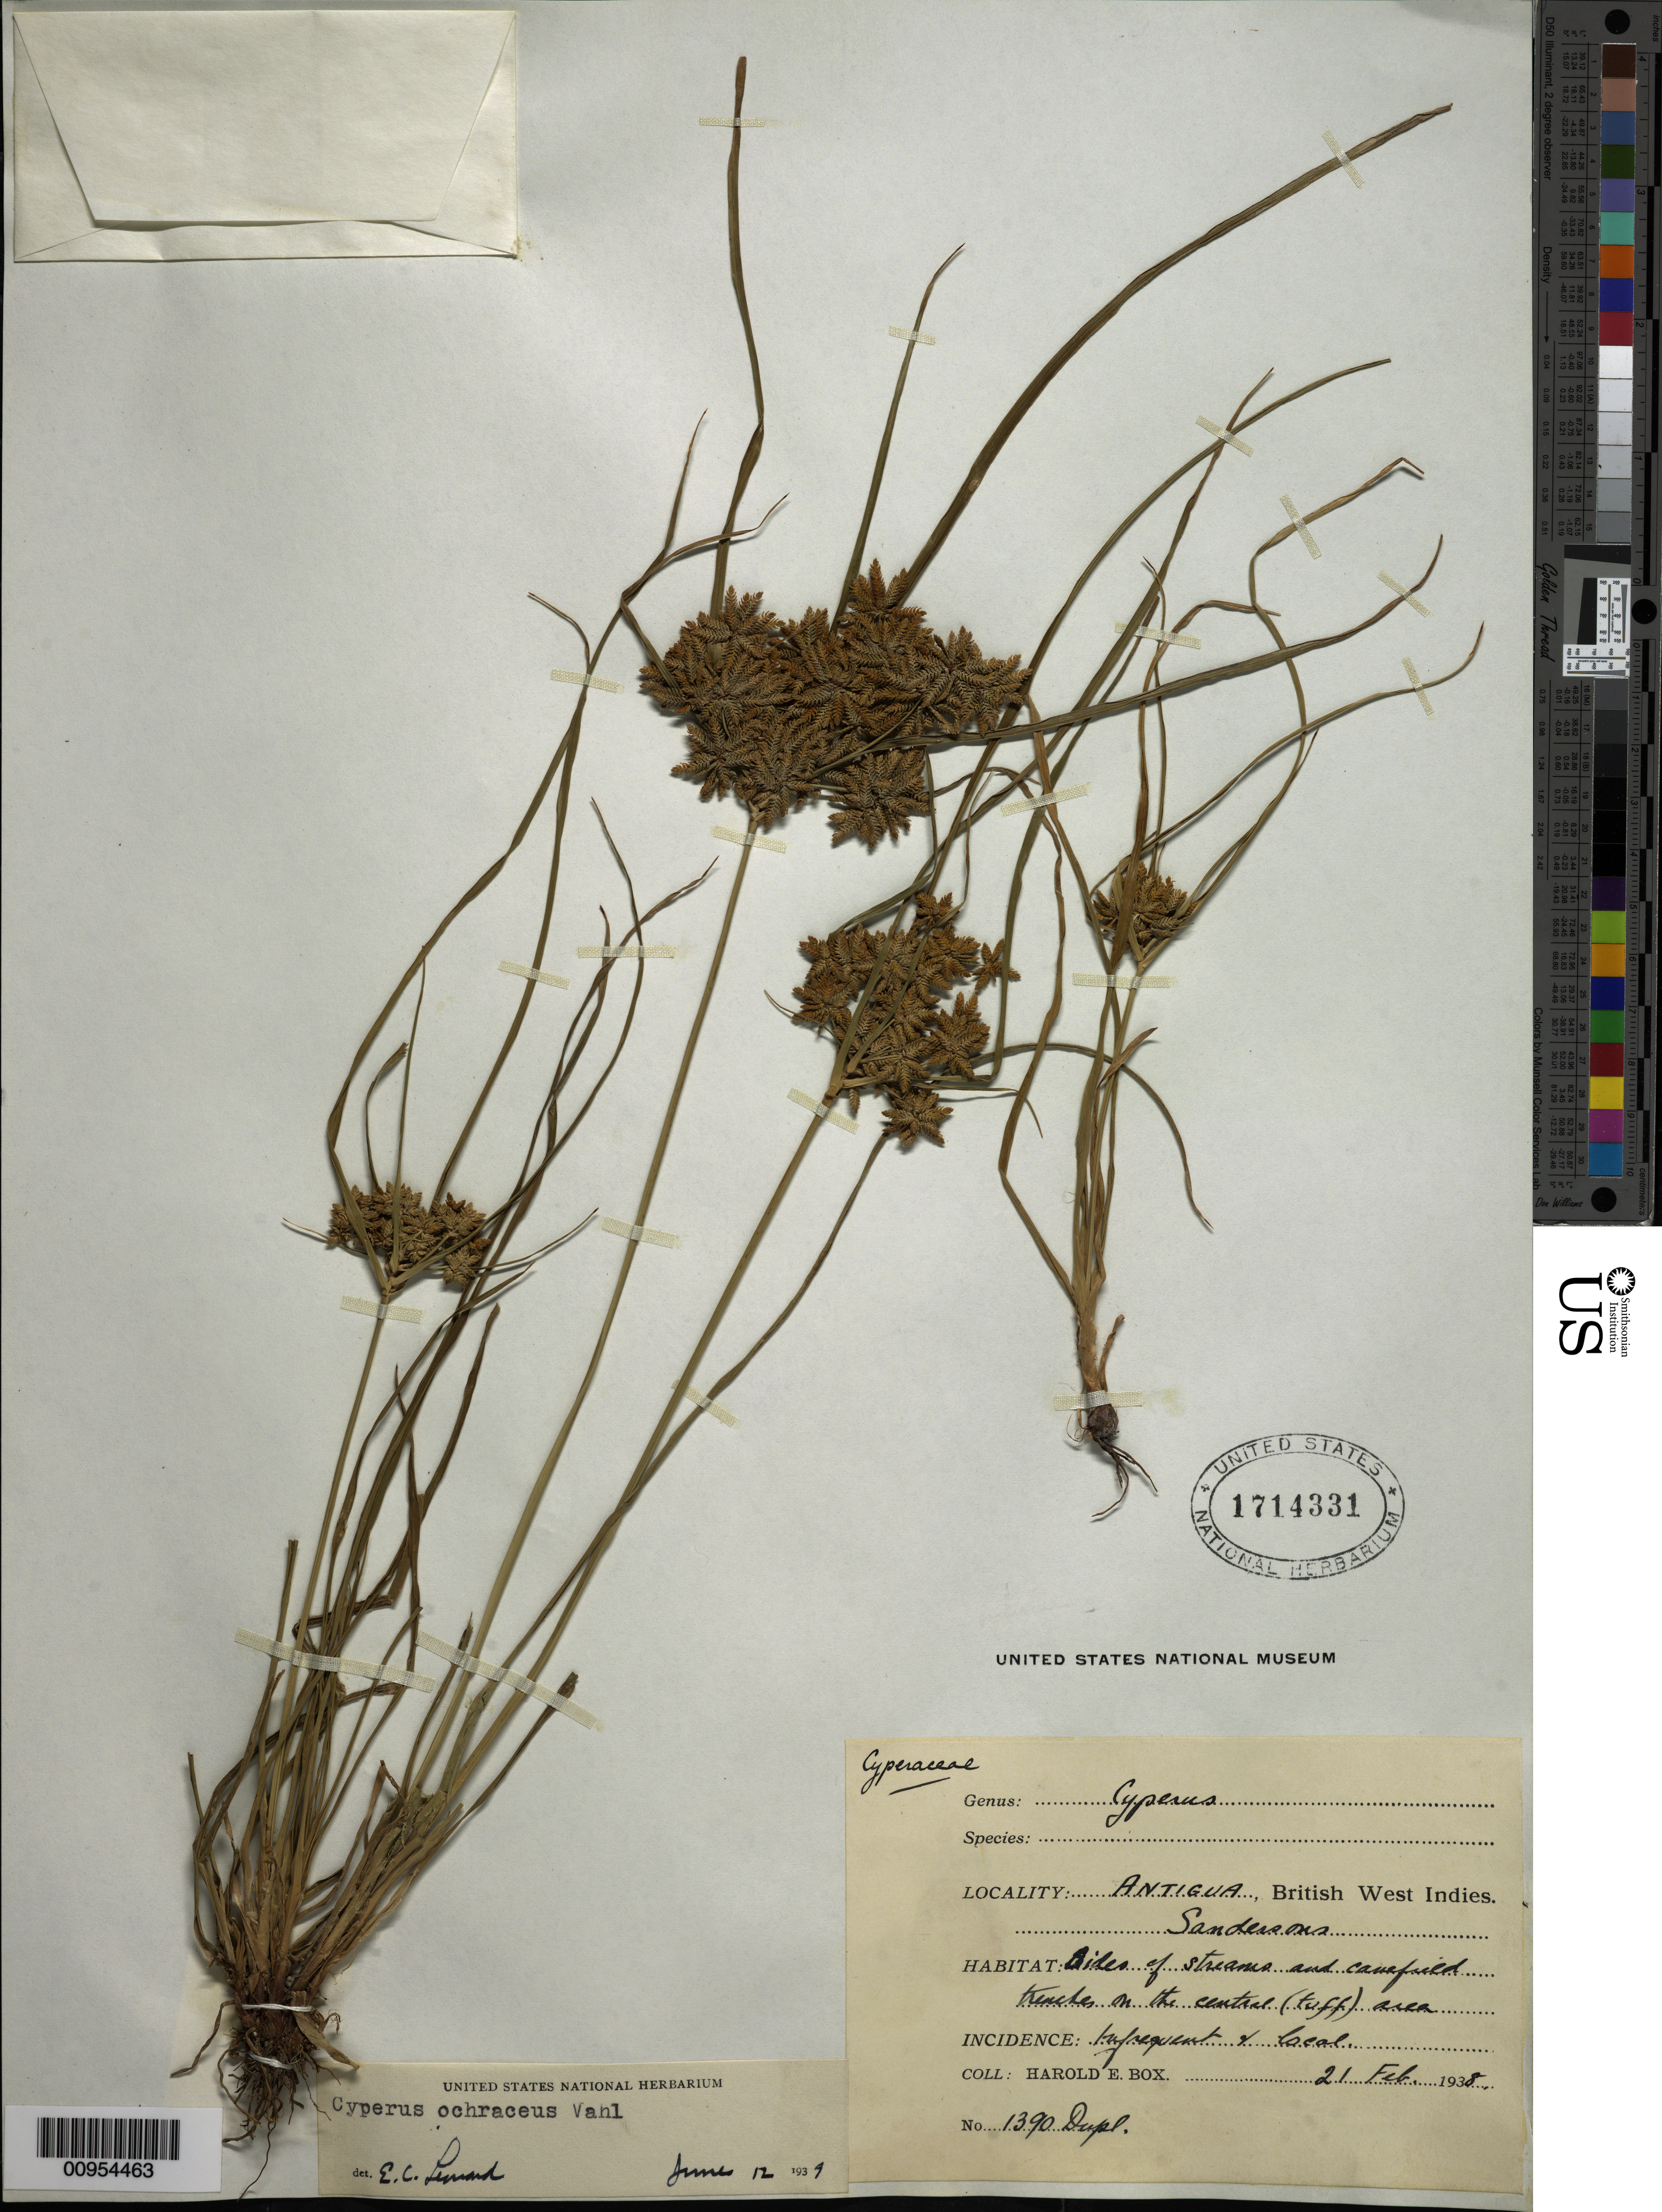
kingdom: Plantae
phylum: Tracheophyta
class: Liliopsida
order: Poales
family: Cyperaceae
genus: Cyperus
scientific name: Cyperus ochraceus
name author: Vahl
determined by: Leonard, Emery C., (US)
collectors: H. E. Box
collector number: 1390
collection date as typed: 21 Feb 1938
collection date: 1938-02-21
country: Antigua and Barbuda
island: Antigua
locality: Sandersons, streams and canefield trenches on the central (tuff) area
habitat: Sides of streams and canefield trenches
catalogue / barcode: US 1714331